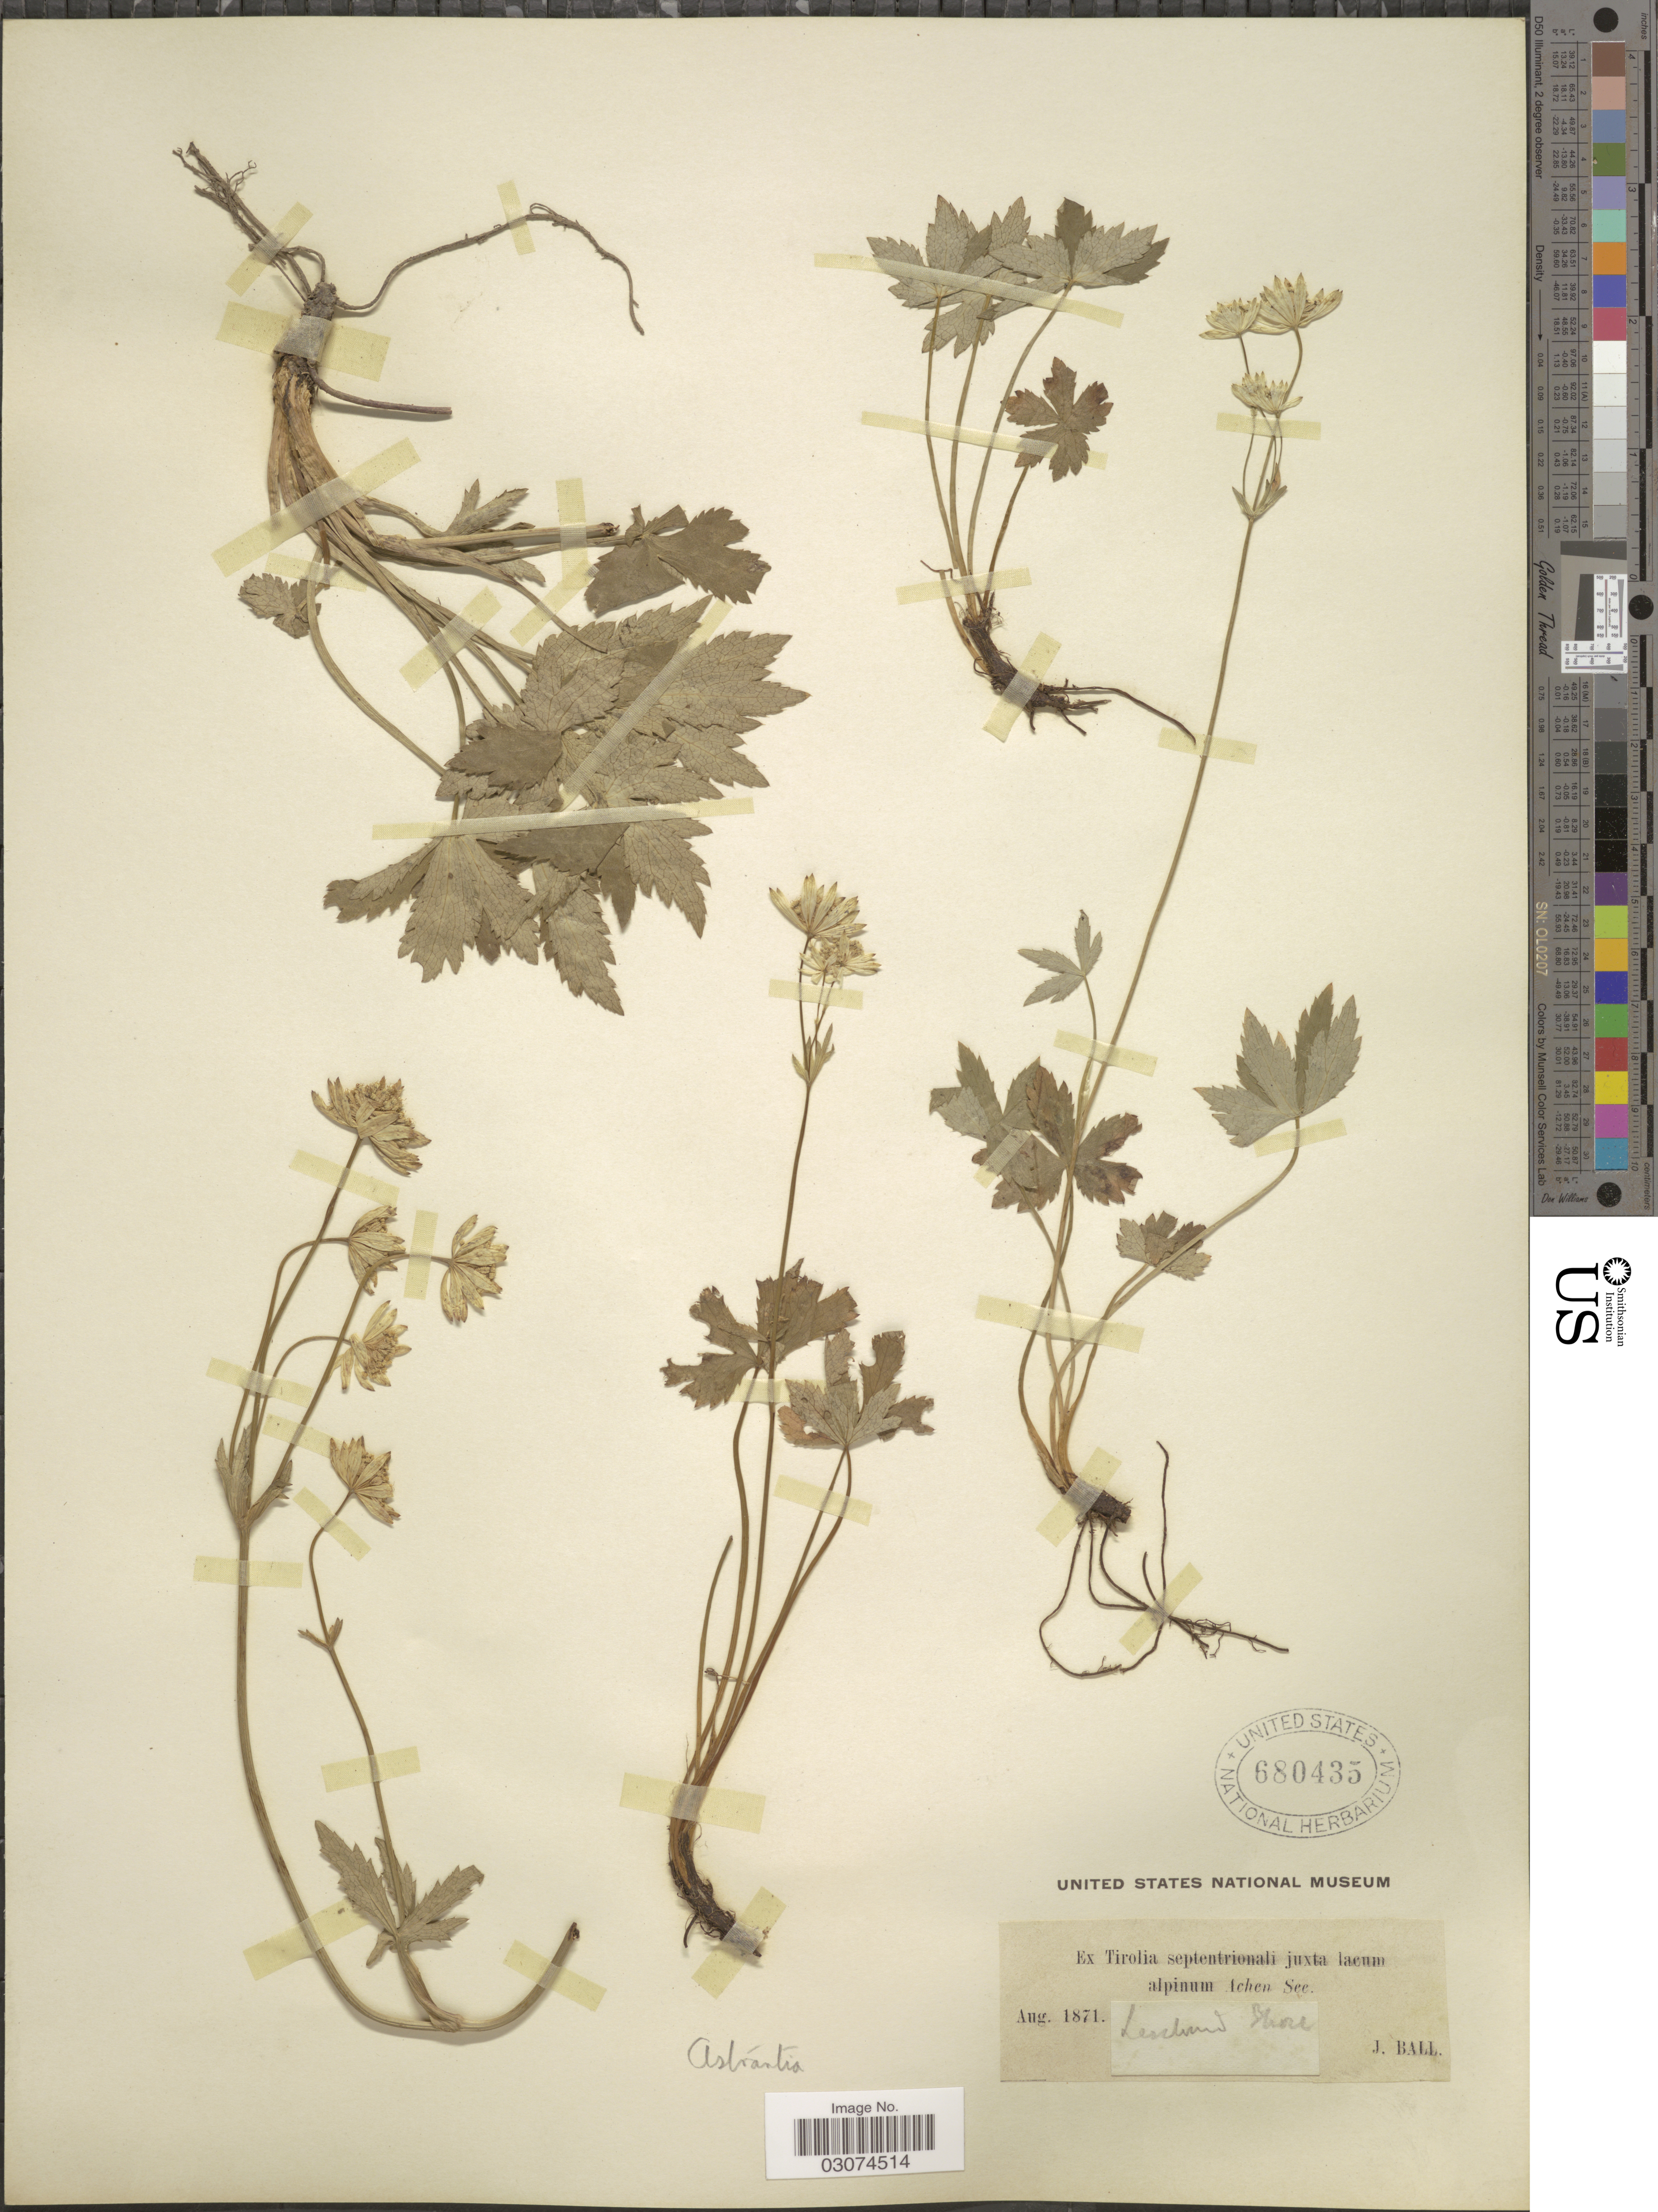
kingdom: Plantae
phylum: Tracheophyta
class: Magnoliopsida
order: Apiales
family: Apiaceae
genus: Astrantia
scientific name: Astrantia sp.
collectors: J. Ball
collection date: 1871-08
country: Austria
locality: Ex Tirolia septentrionali juxta lacum alpinum Achen See. Leschand [interpreted] Shore.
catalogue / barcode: US 680435